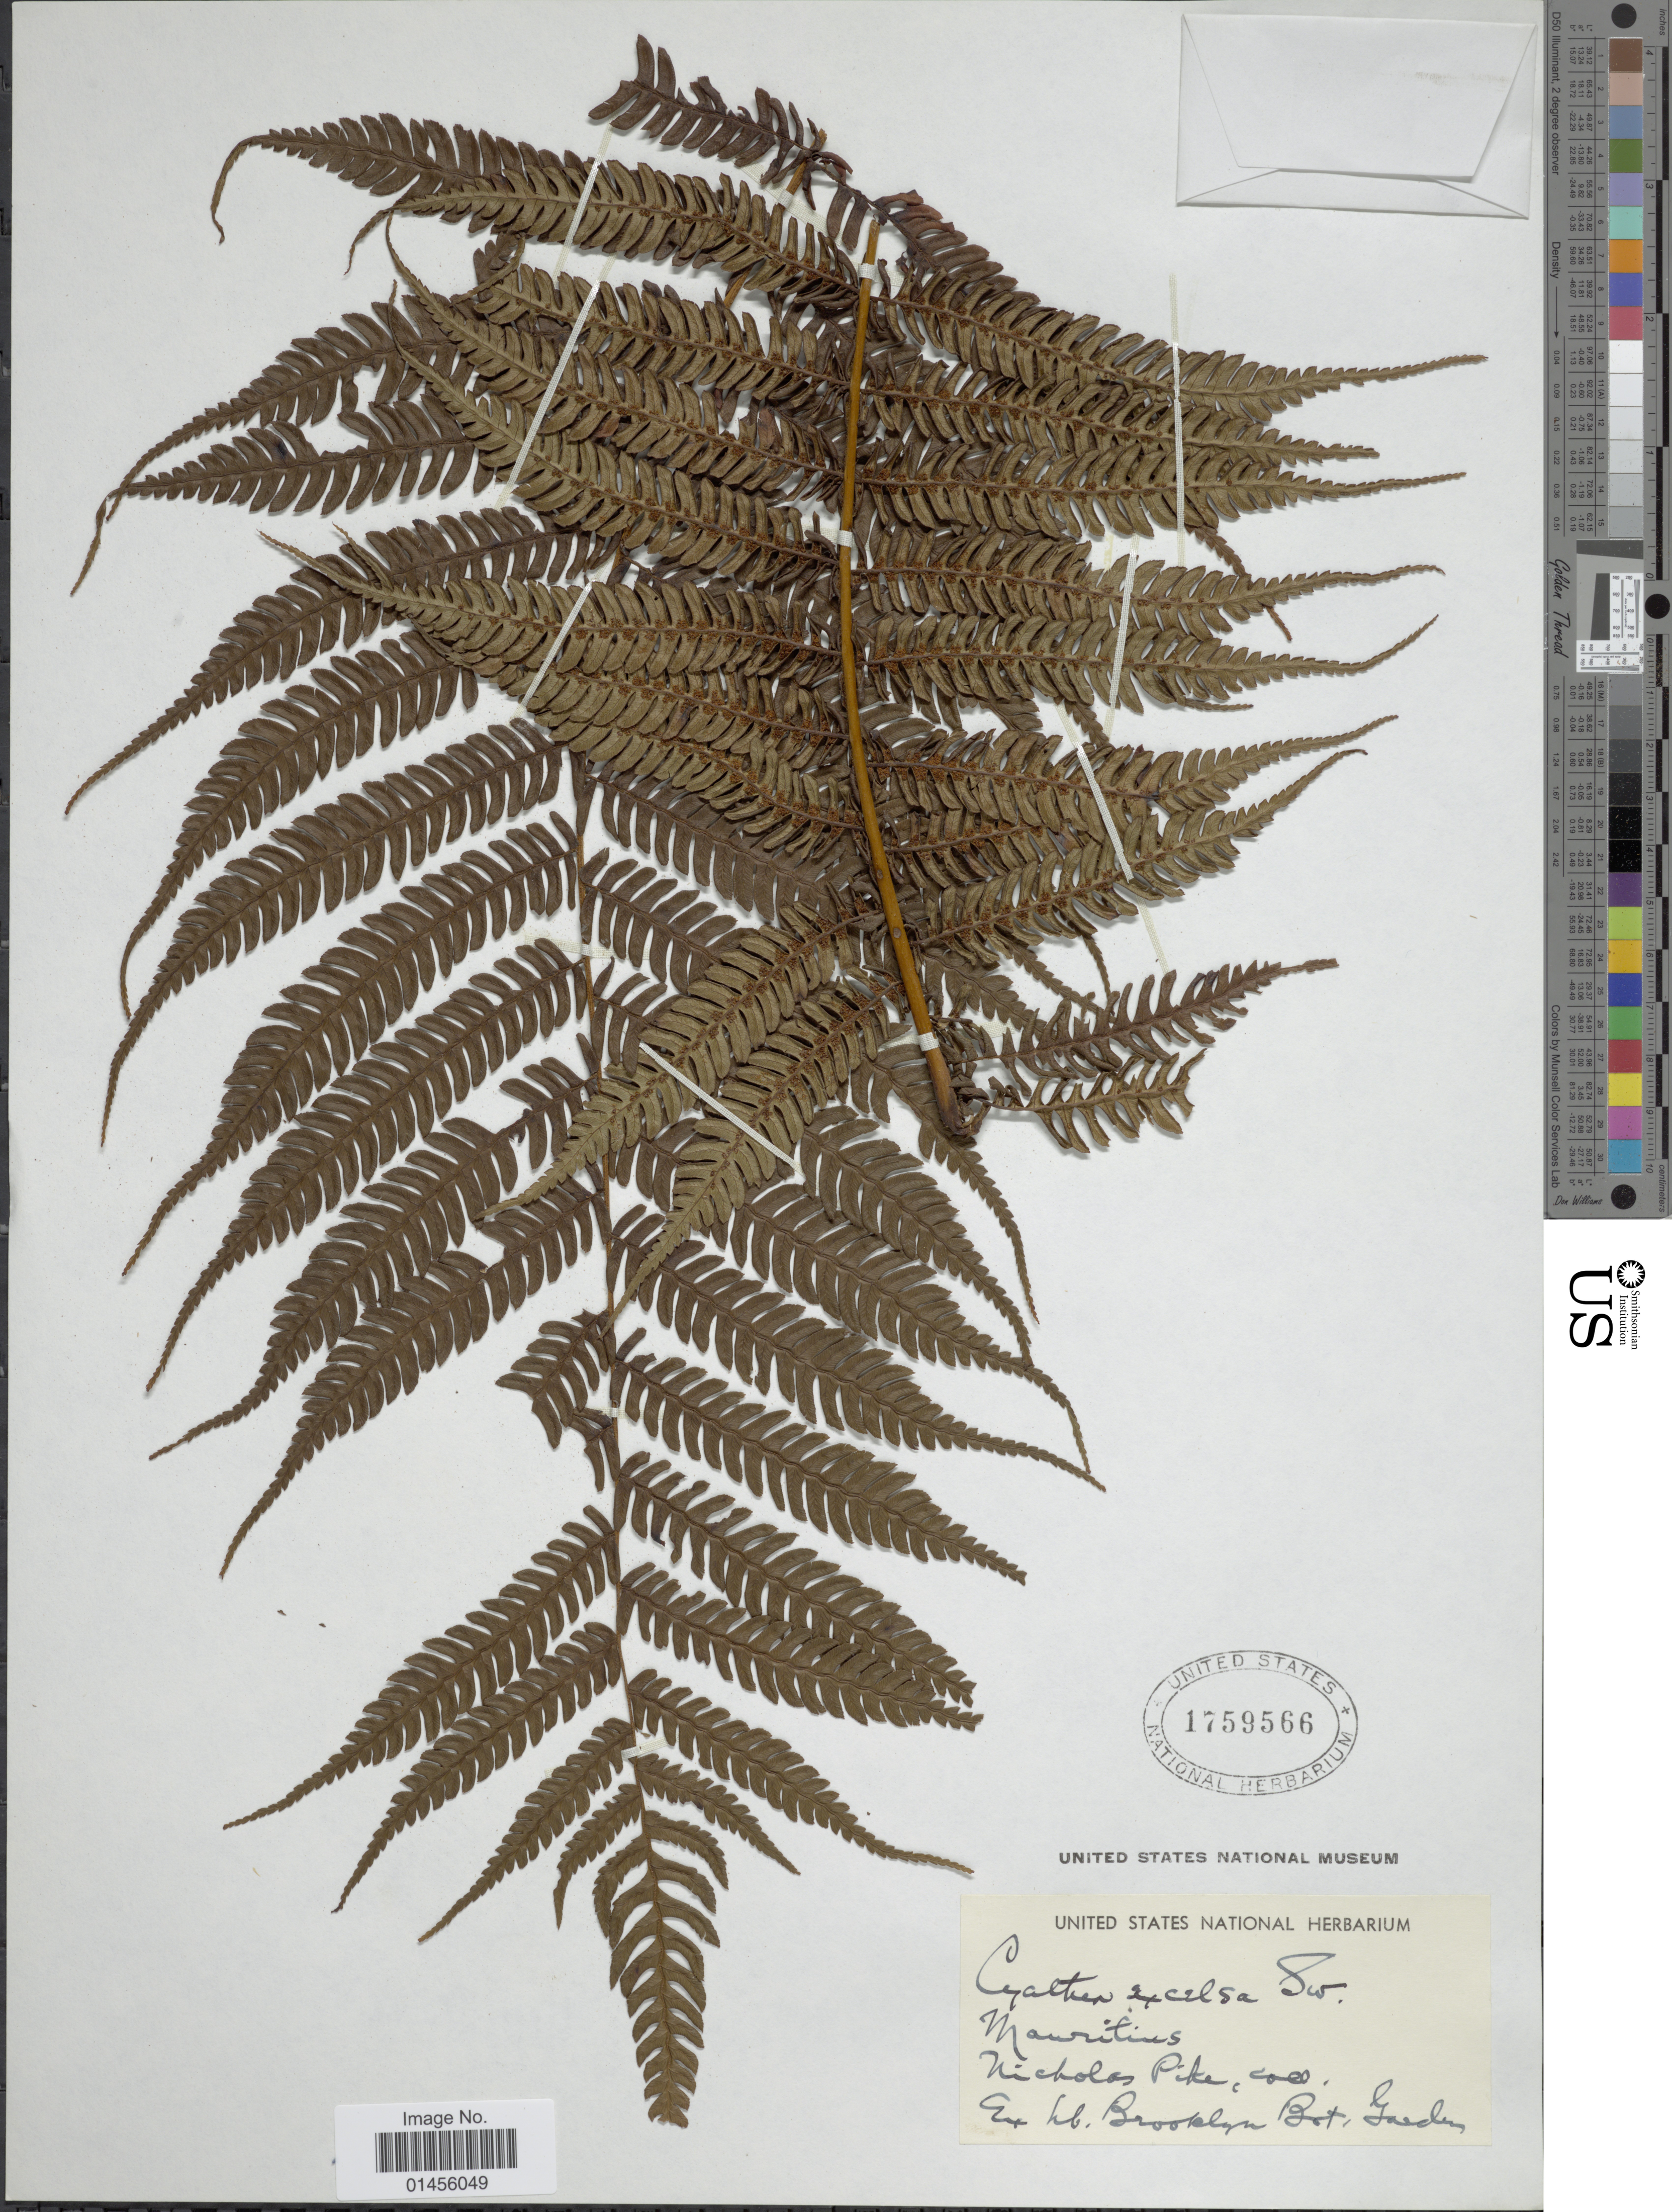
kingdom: Plantae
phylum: Tracheophyta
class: Polypodiopsida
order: Cyatheales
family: Cyatheaceae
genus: Alsophila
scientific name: Alsophila celsa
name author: R.M. Tryon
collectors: N. Pike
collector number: s.n,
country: Mauritius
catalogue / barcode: US 1759566